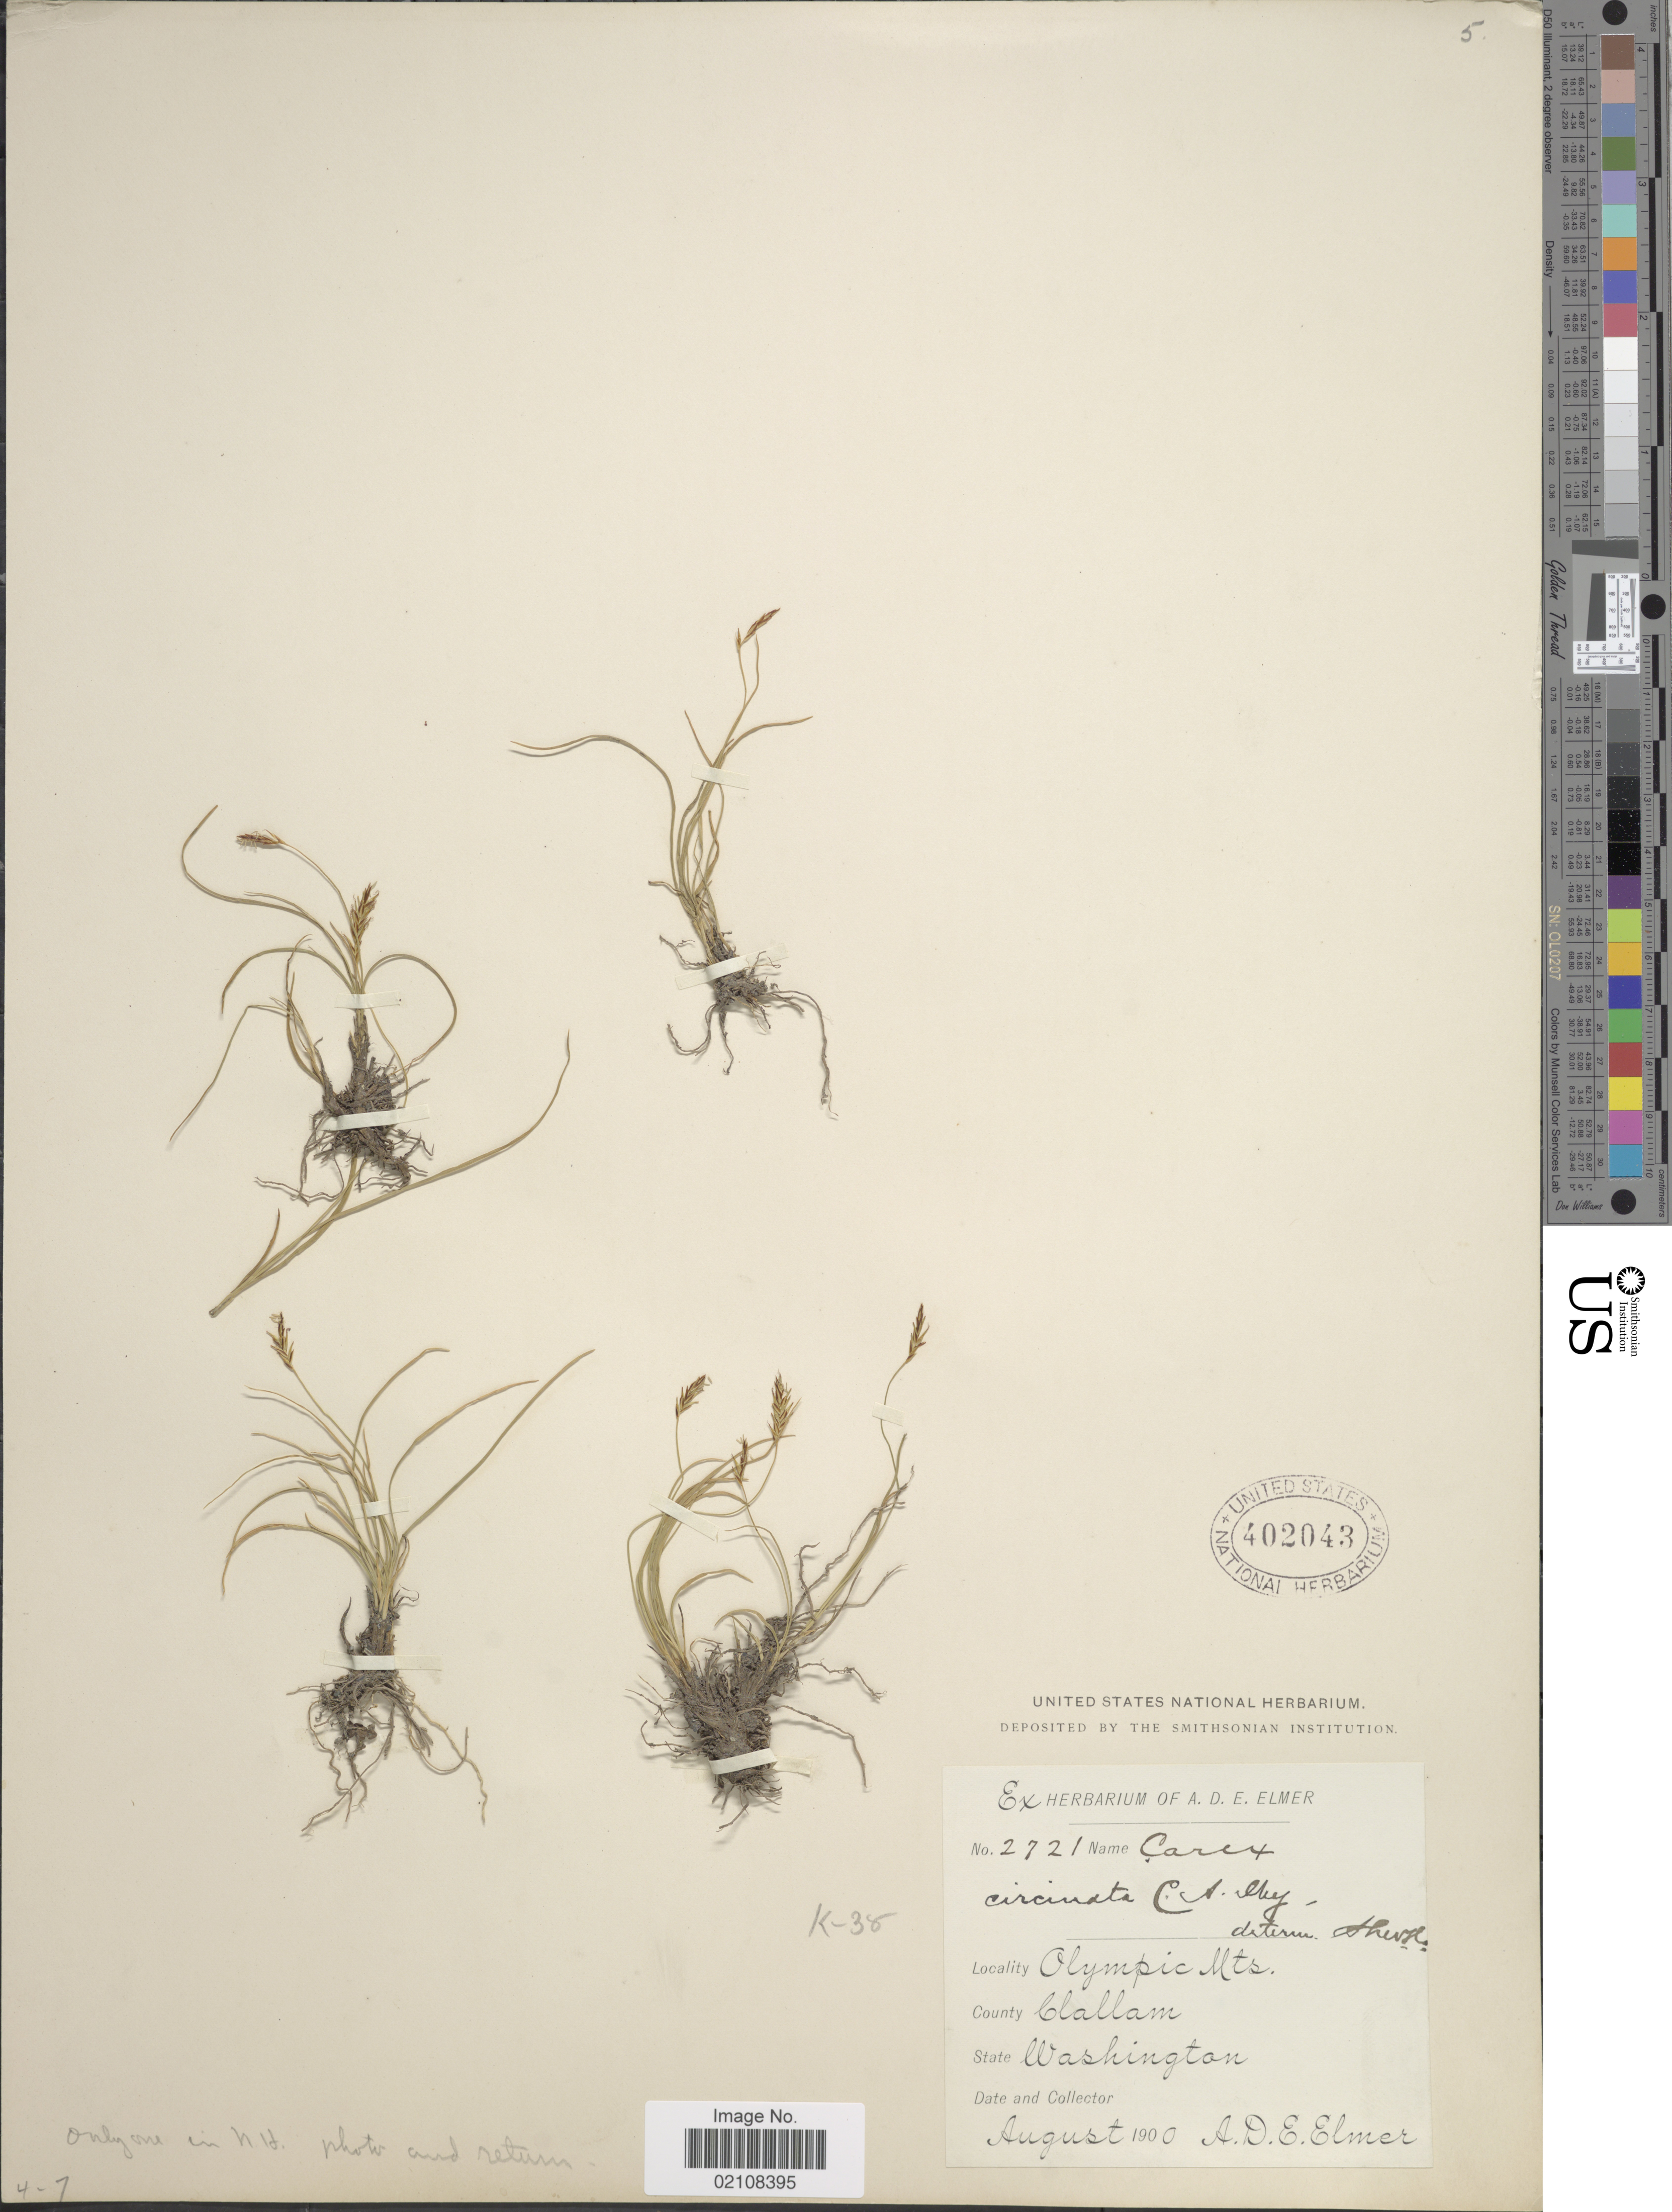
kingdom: Plantae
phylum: Tracheophyta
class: Liliopsida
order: Poales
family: Cyperaceae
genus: Carex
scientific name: Carex circinata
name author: C.A. Mey.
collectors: A. D. E. Elmer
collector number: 2721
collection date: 1900-08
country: United States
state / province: Washington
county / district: Clallam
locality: Olympic Mts. County Clallam. State Washington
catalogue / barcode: US 402043